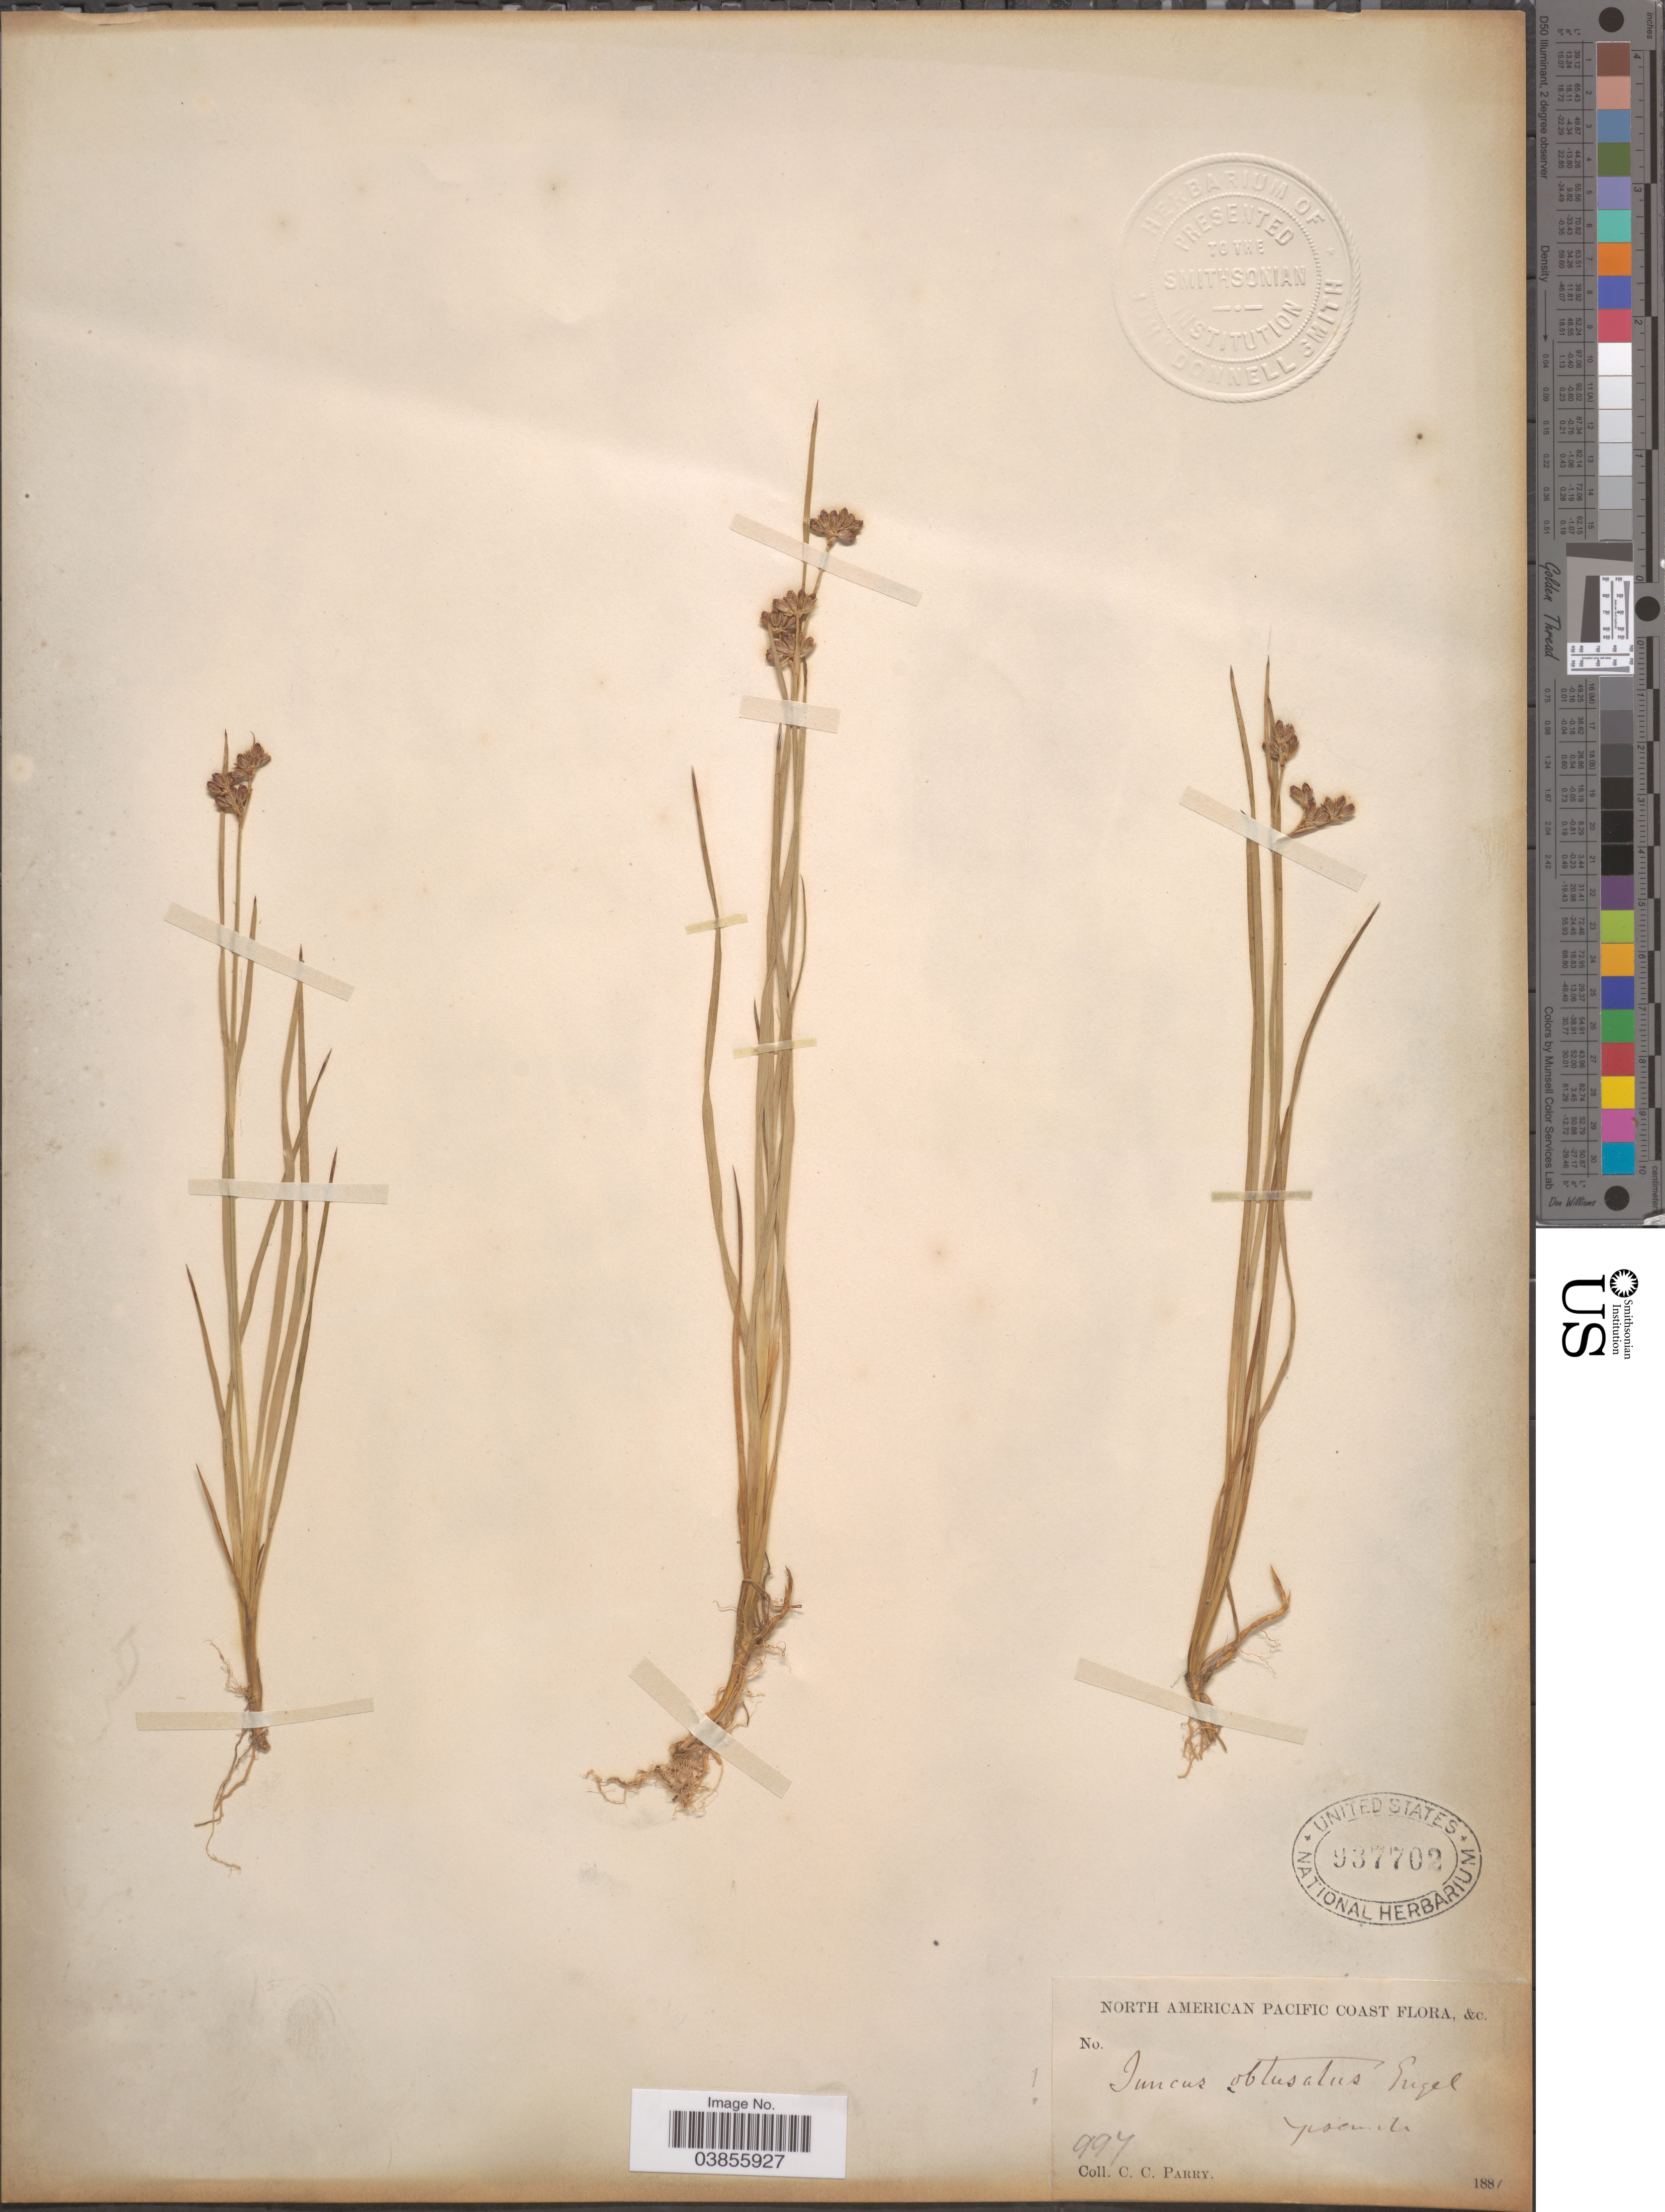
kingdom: Plantae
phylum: Tracheophyta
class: Liliopsida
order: Poales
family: Juncaceae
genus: Juncus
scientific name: Juncus obtusatus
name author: Kit. ex Schult.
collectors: C. C. Parry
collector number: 997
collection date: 1881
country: United States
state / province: California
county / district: Mariposa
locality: North American Pacific Coast. Yosemite.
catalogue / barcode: US 937702